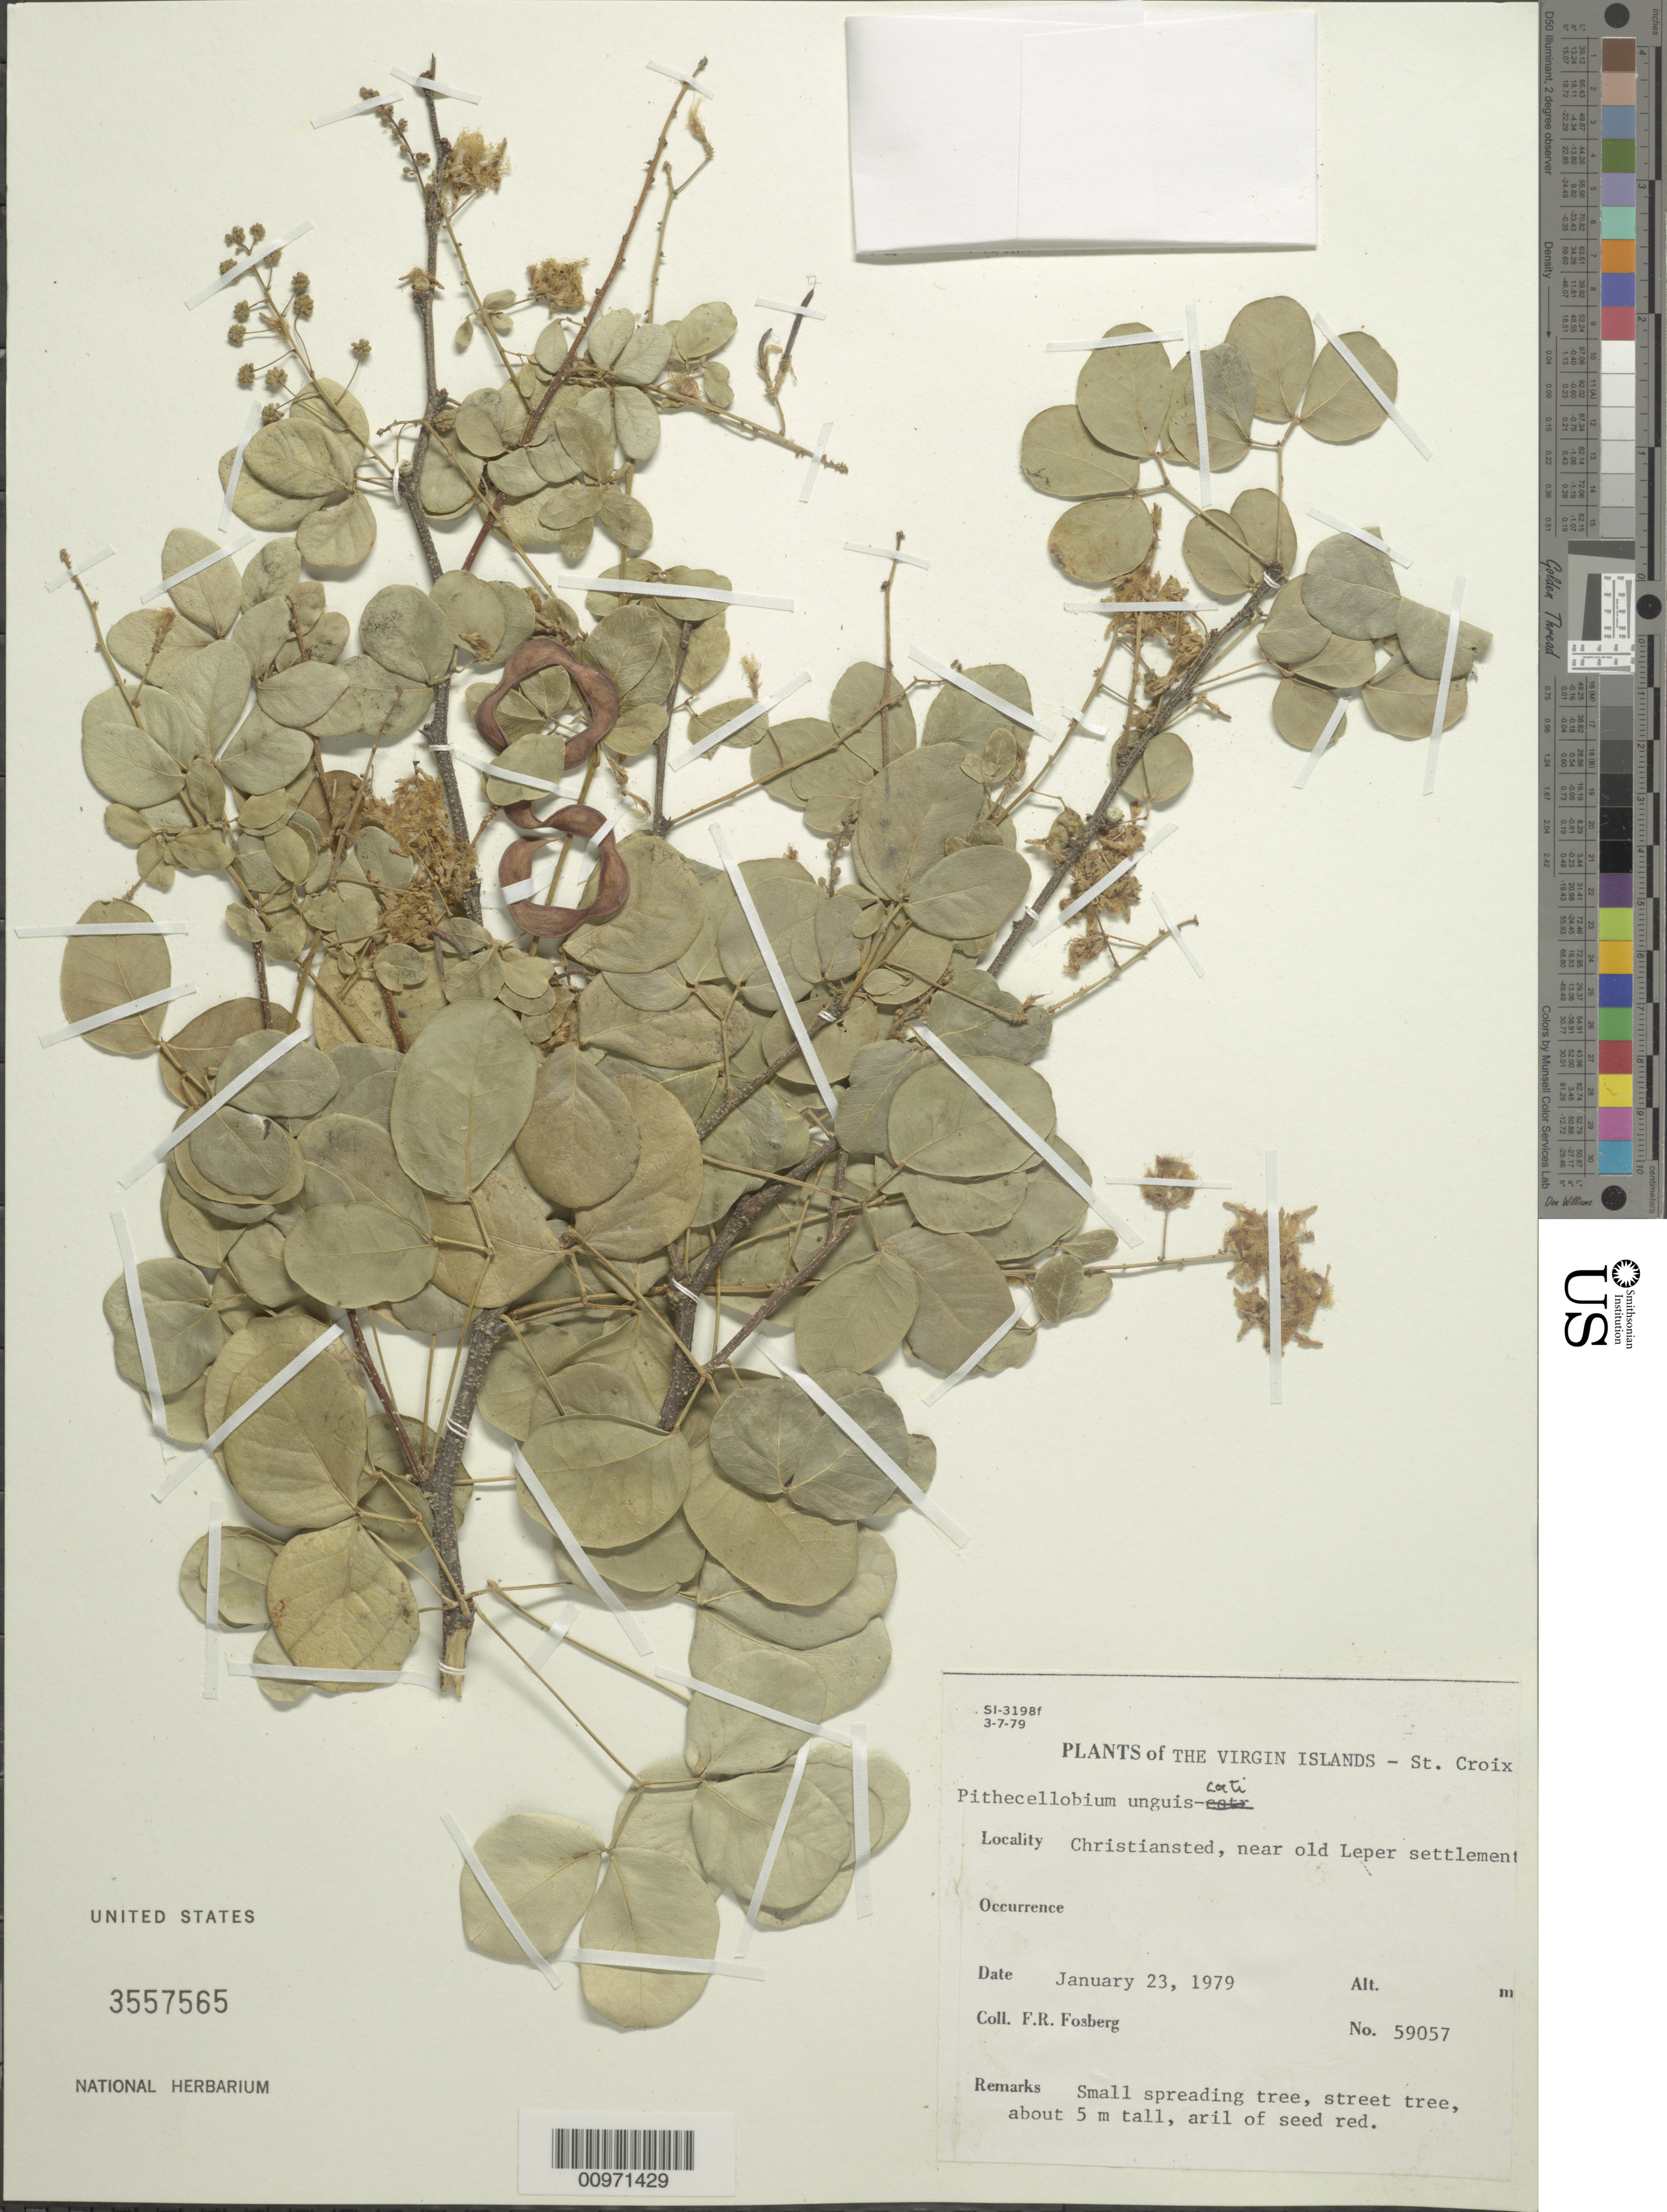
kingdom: Plantae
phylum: Tracheophyta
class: Magnoliopsida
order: Fabales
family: Fabaceae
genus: Pithecellobium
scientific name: Pithecellobium unguis-cati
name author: (L.) Benth.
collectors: F. R. Fosberg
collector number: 59057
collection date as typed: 23 Jan 1979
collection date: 1979-01-23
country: U.S. Virgin Islands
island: St. Croix I.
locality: Christiansted, near old Leper settlement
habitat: Street tree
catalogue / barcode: US 3557565